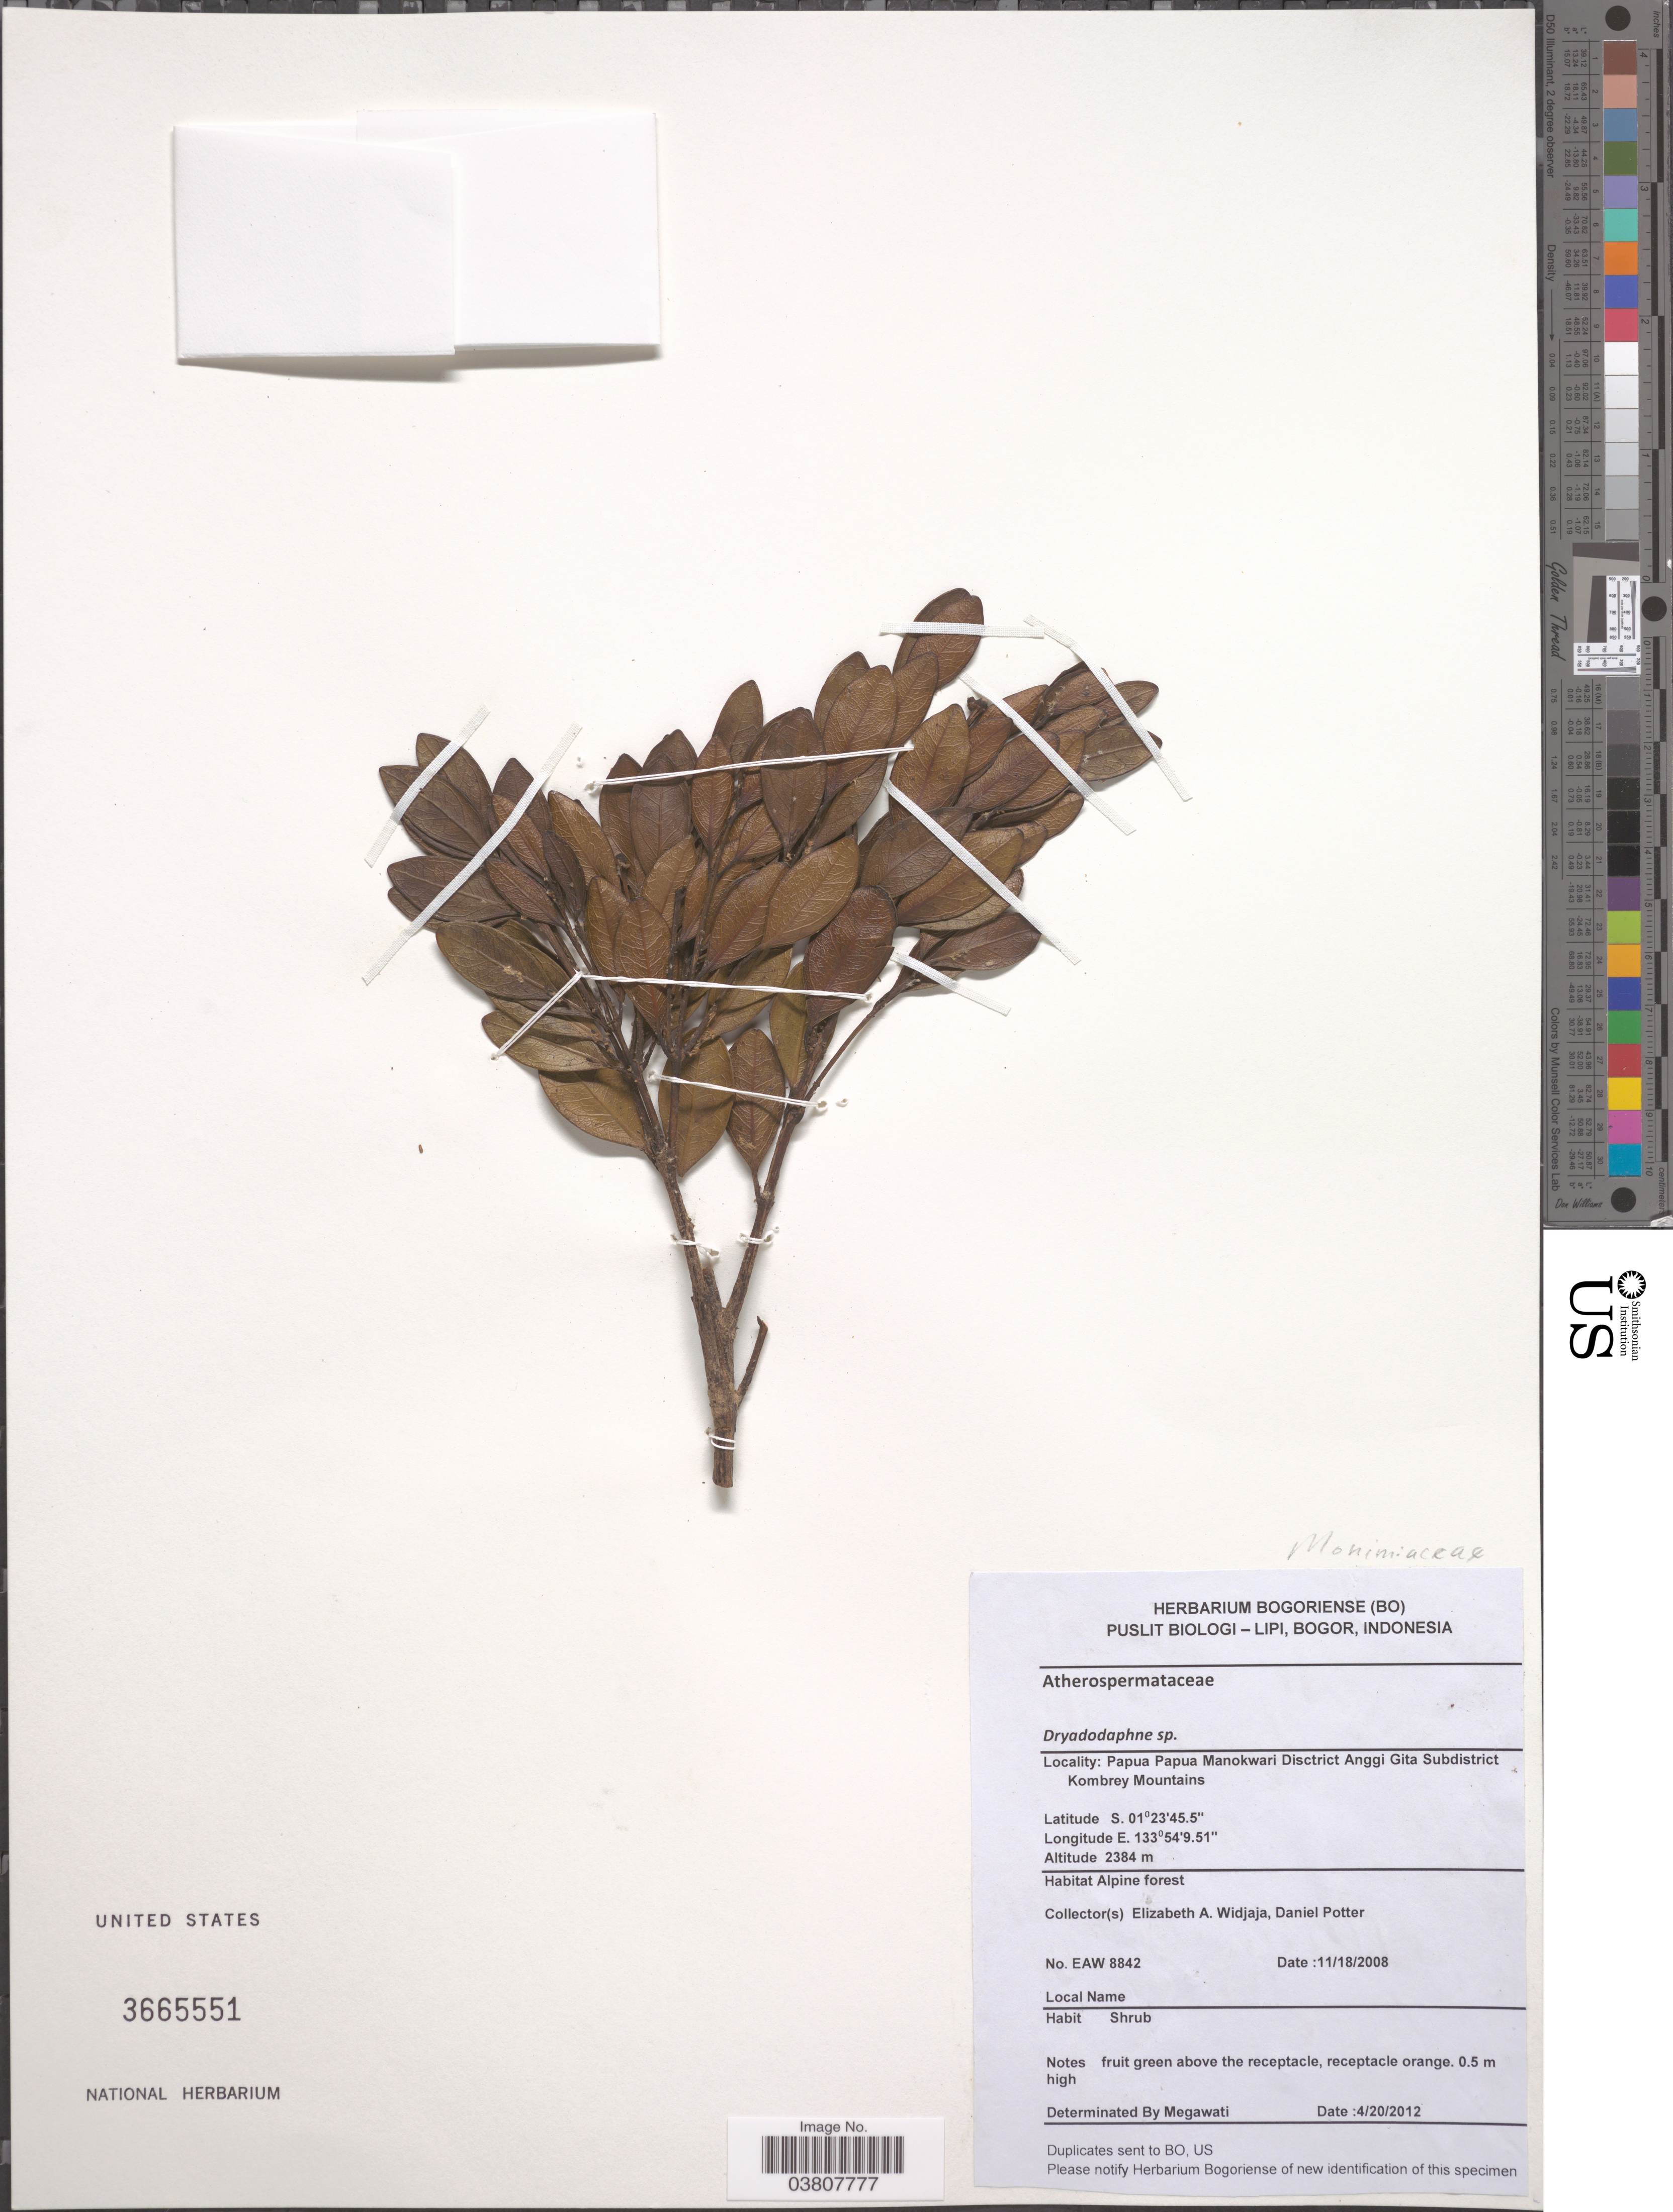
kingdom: Plantae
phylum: Tracheophyta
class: Magnoliopsida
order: Laurales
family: Atherospermataceae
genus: Dryadodaphne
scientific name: Dryadodaphne sp.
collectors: E. A. Widjaja & D. Potter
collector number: EAW8842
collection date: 2008-11-18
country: Indonesia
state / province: Papua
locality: Papua Papua Manokwari District Anggi Gita Subdistrict, Kombrey Mountains.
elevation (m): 2384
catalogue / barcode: US 3665551